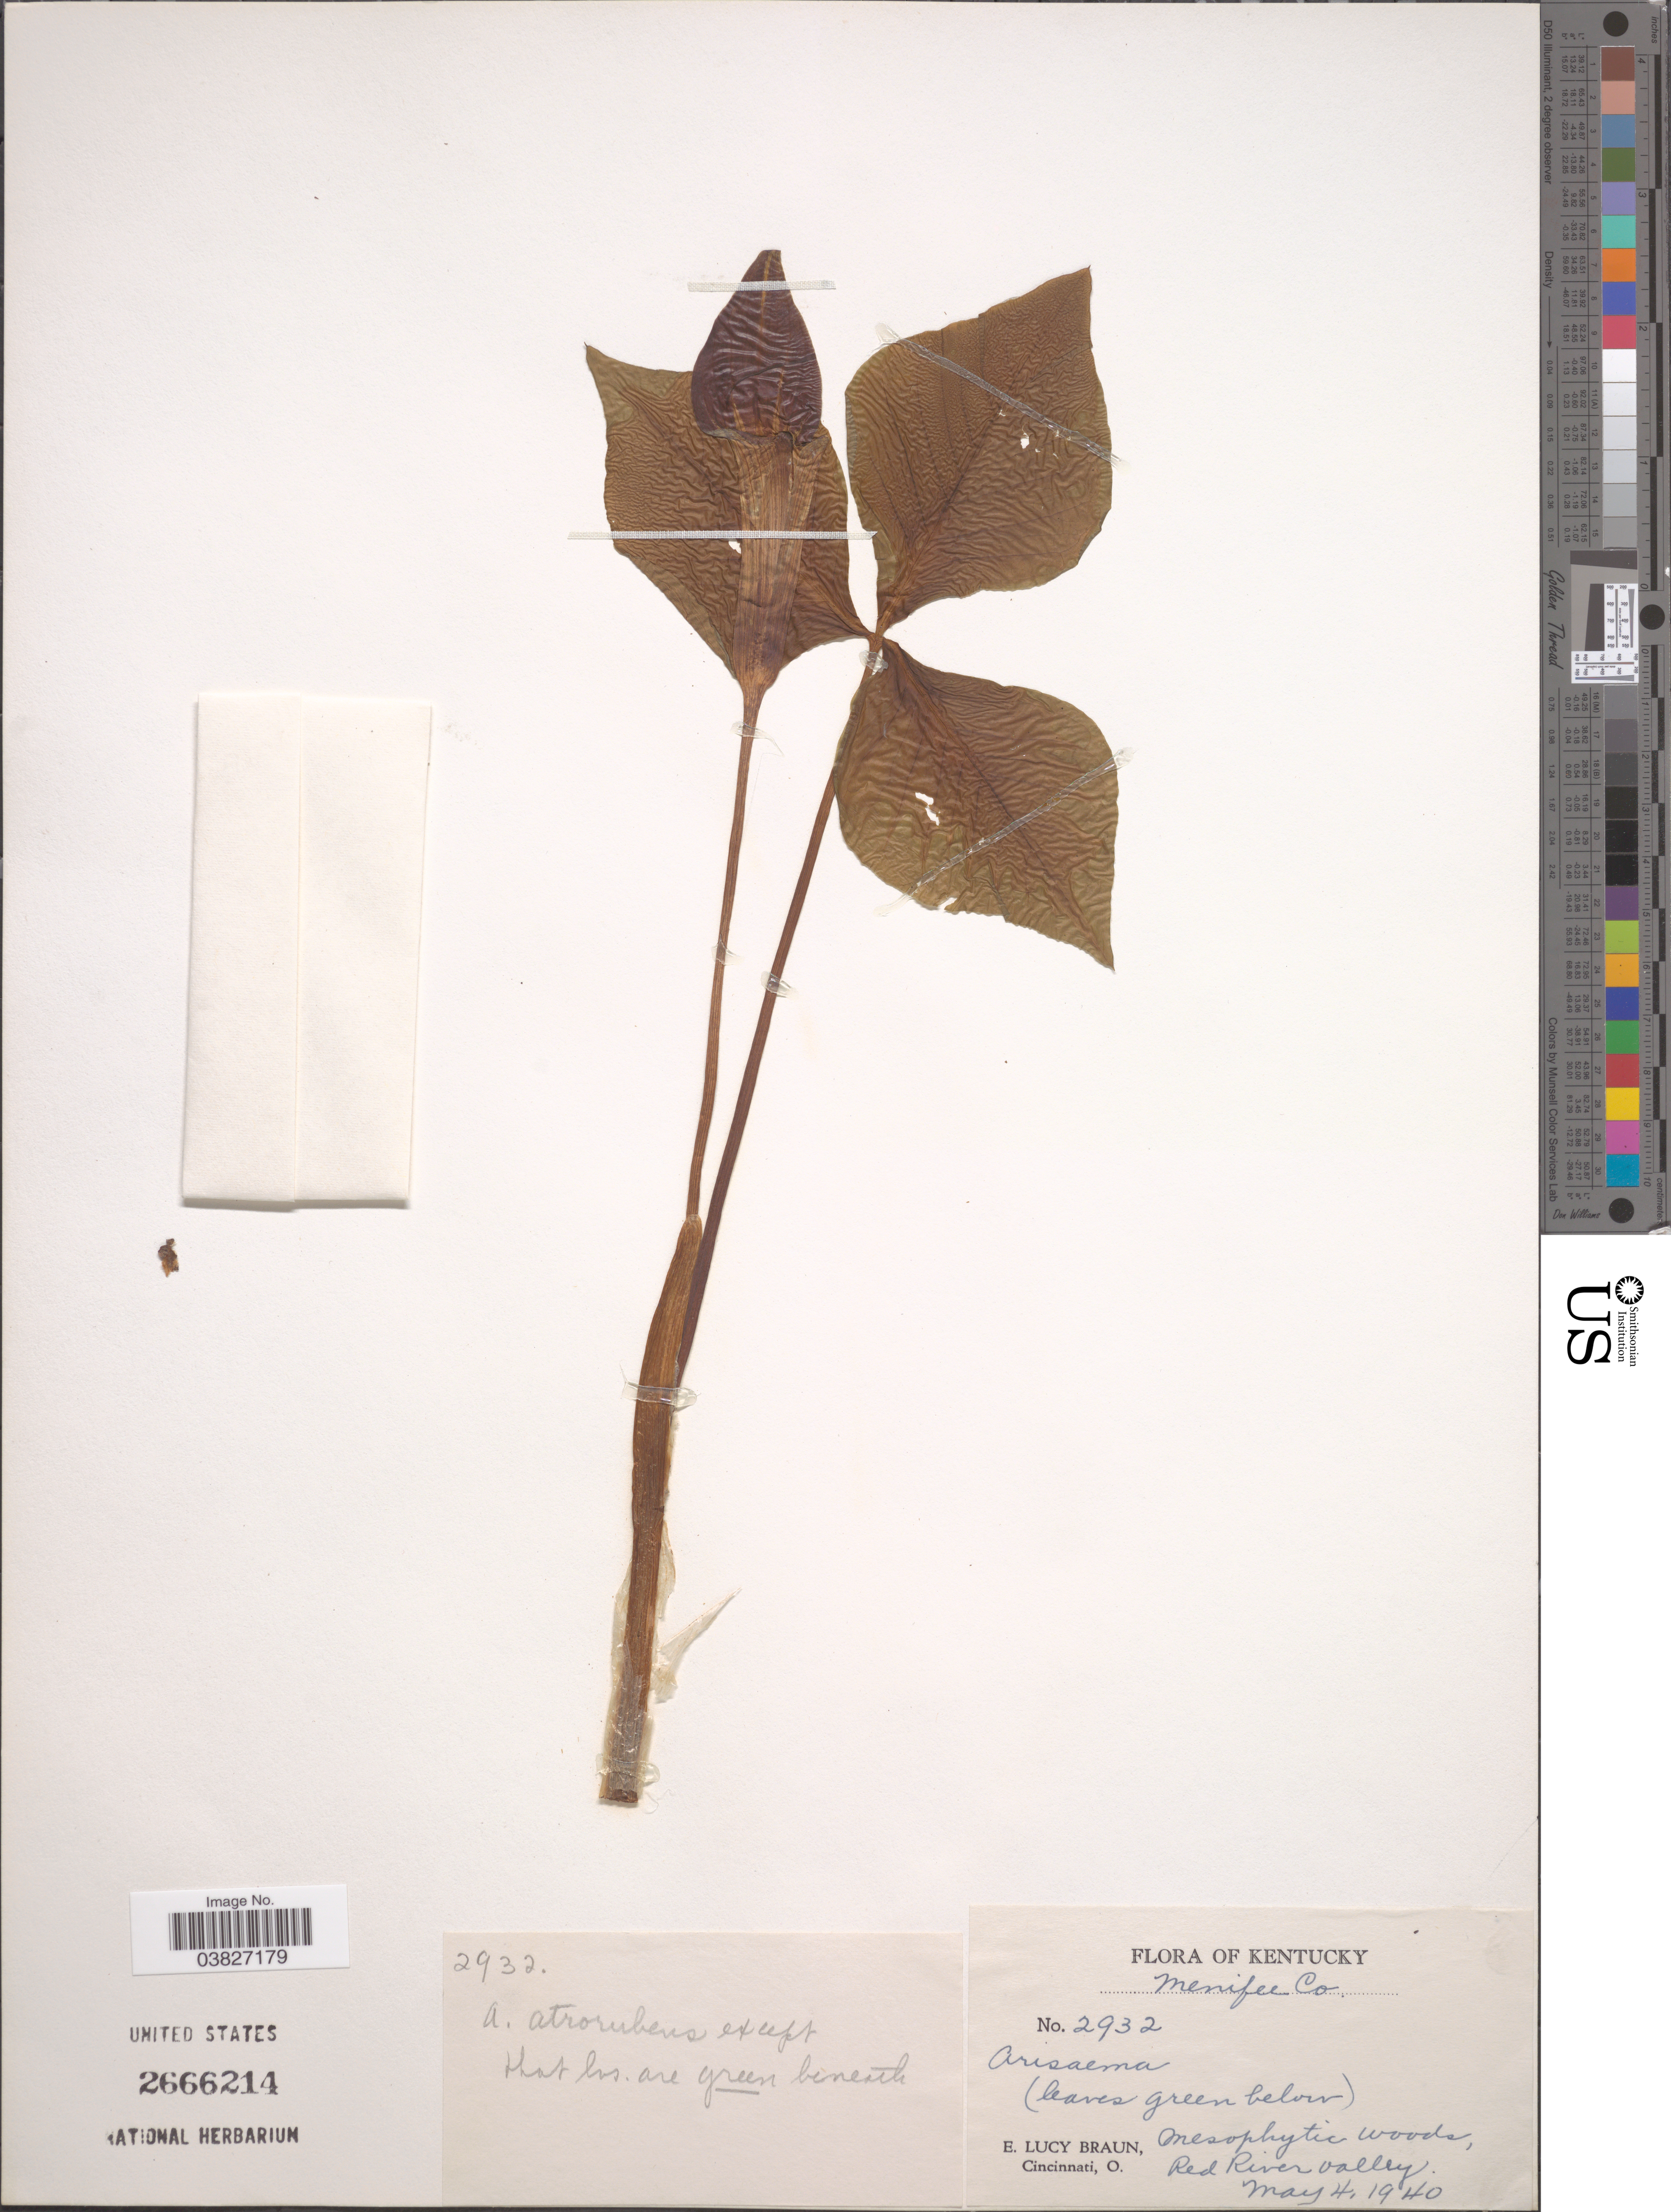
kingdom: Plantae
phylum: Tracheophyta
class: Liliopsida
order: Alismatales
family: Araceae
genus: Arisaema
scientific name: Arisaema sp.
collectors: E. L. Braun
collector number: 2932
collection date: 1940-05-04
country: United States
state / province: Kentucky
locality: Menifee Co. Red River valley.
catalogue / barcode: US 2666214